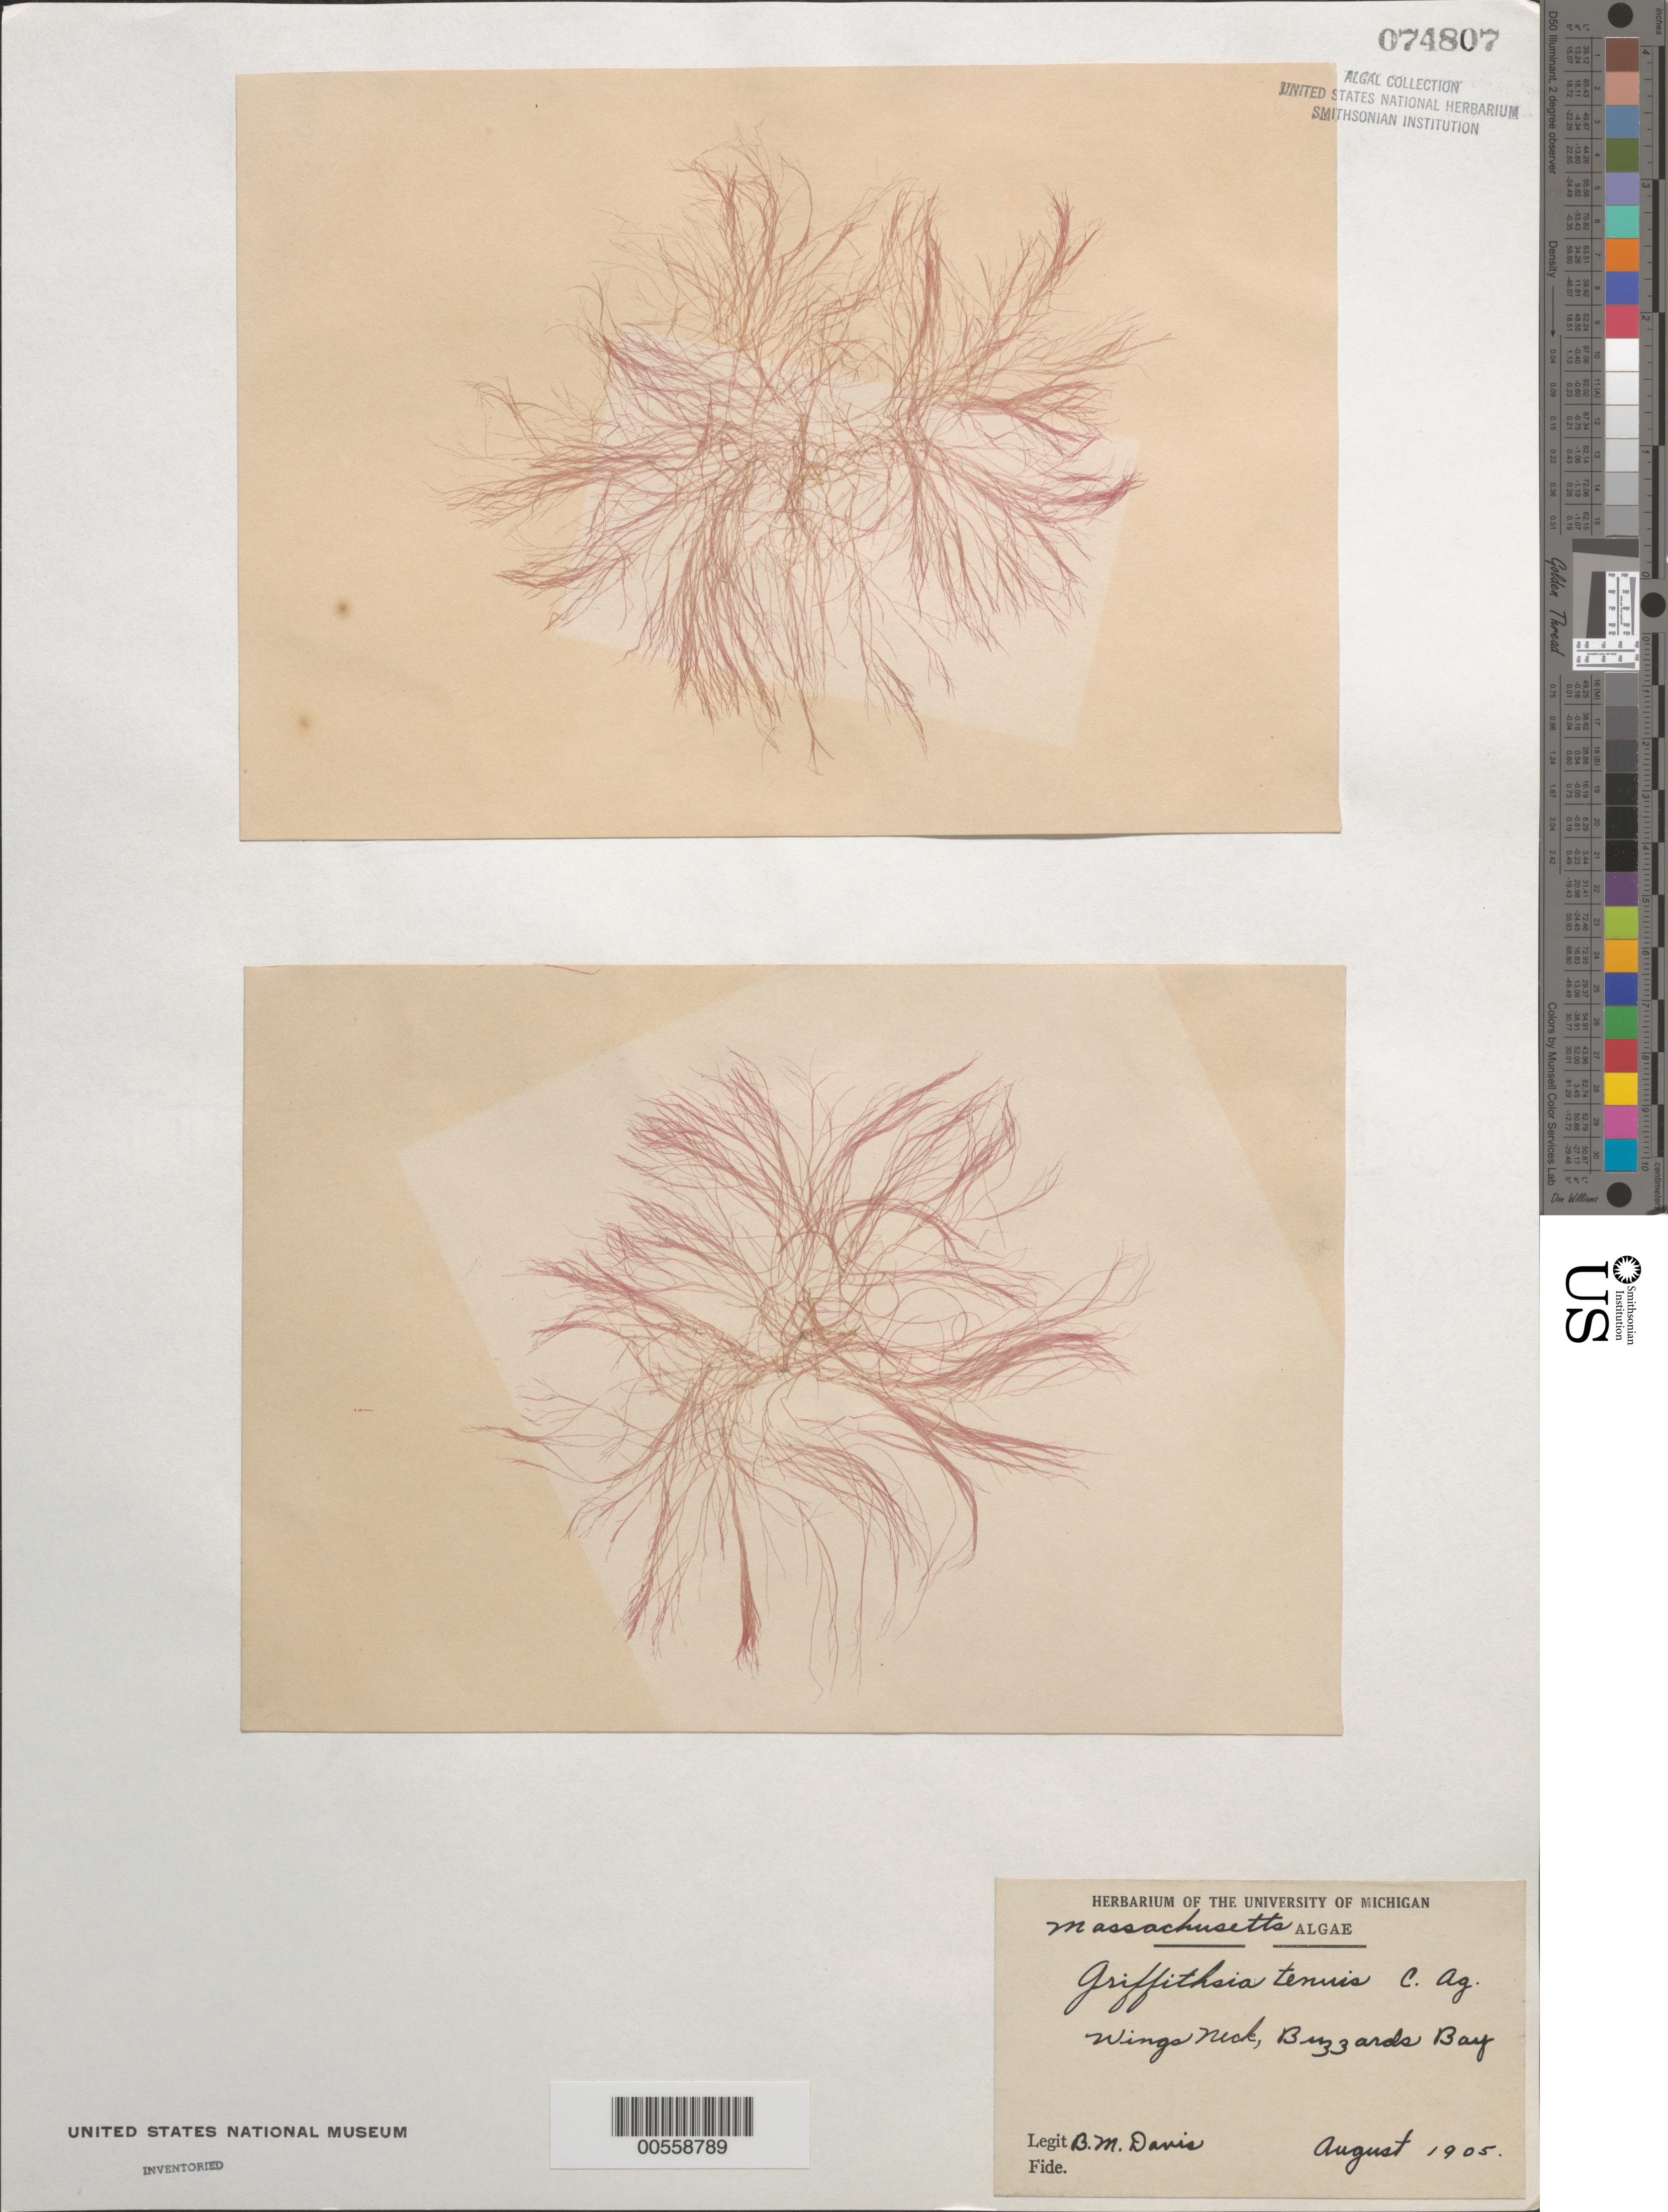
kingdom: Plantae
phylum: Rhodophyta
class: Florideophyceae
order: Ceramiales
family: Wrangeliaceae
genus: Anotrichium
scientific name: Anotrichium tenue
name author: (C. Agardh) Nägeli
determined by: Algae name updating Project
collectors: B. Davis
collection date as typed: Aug 1905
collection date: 1905-08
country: United States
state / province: Massachusetts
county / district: Barnstable County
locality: Wings Neck, Buzzards Bay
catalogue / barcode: US 74807